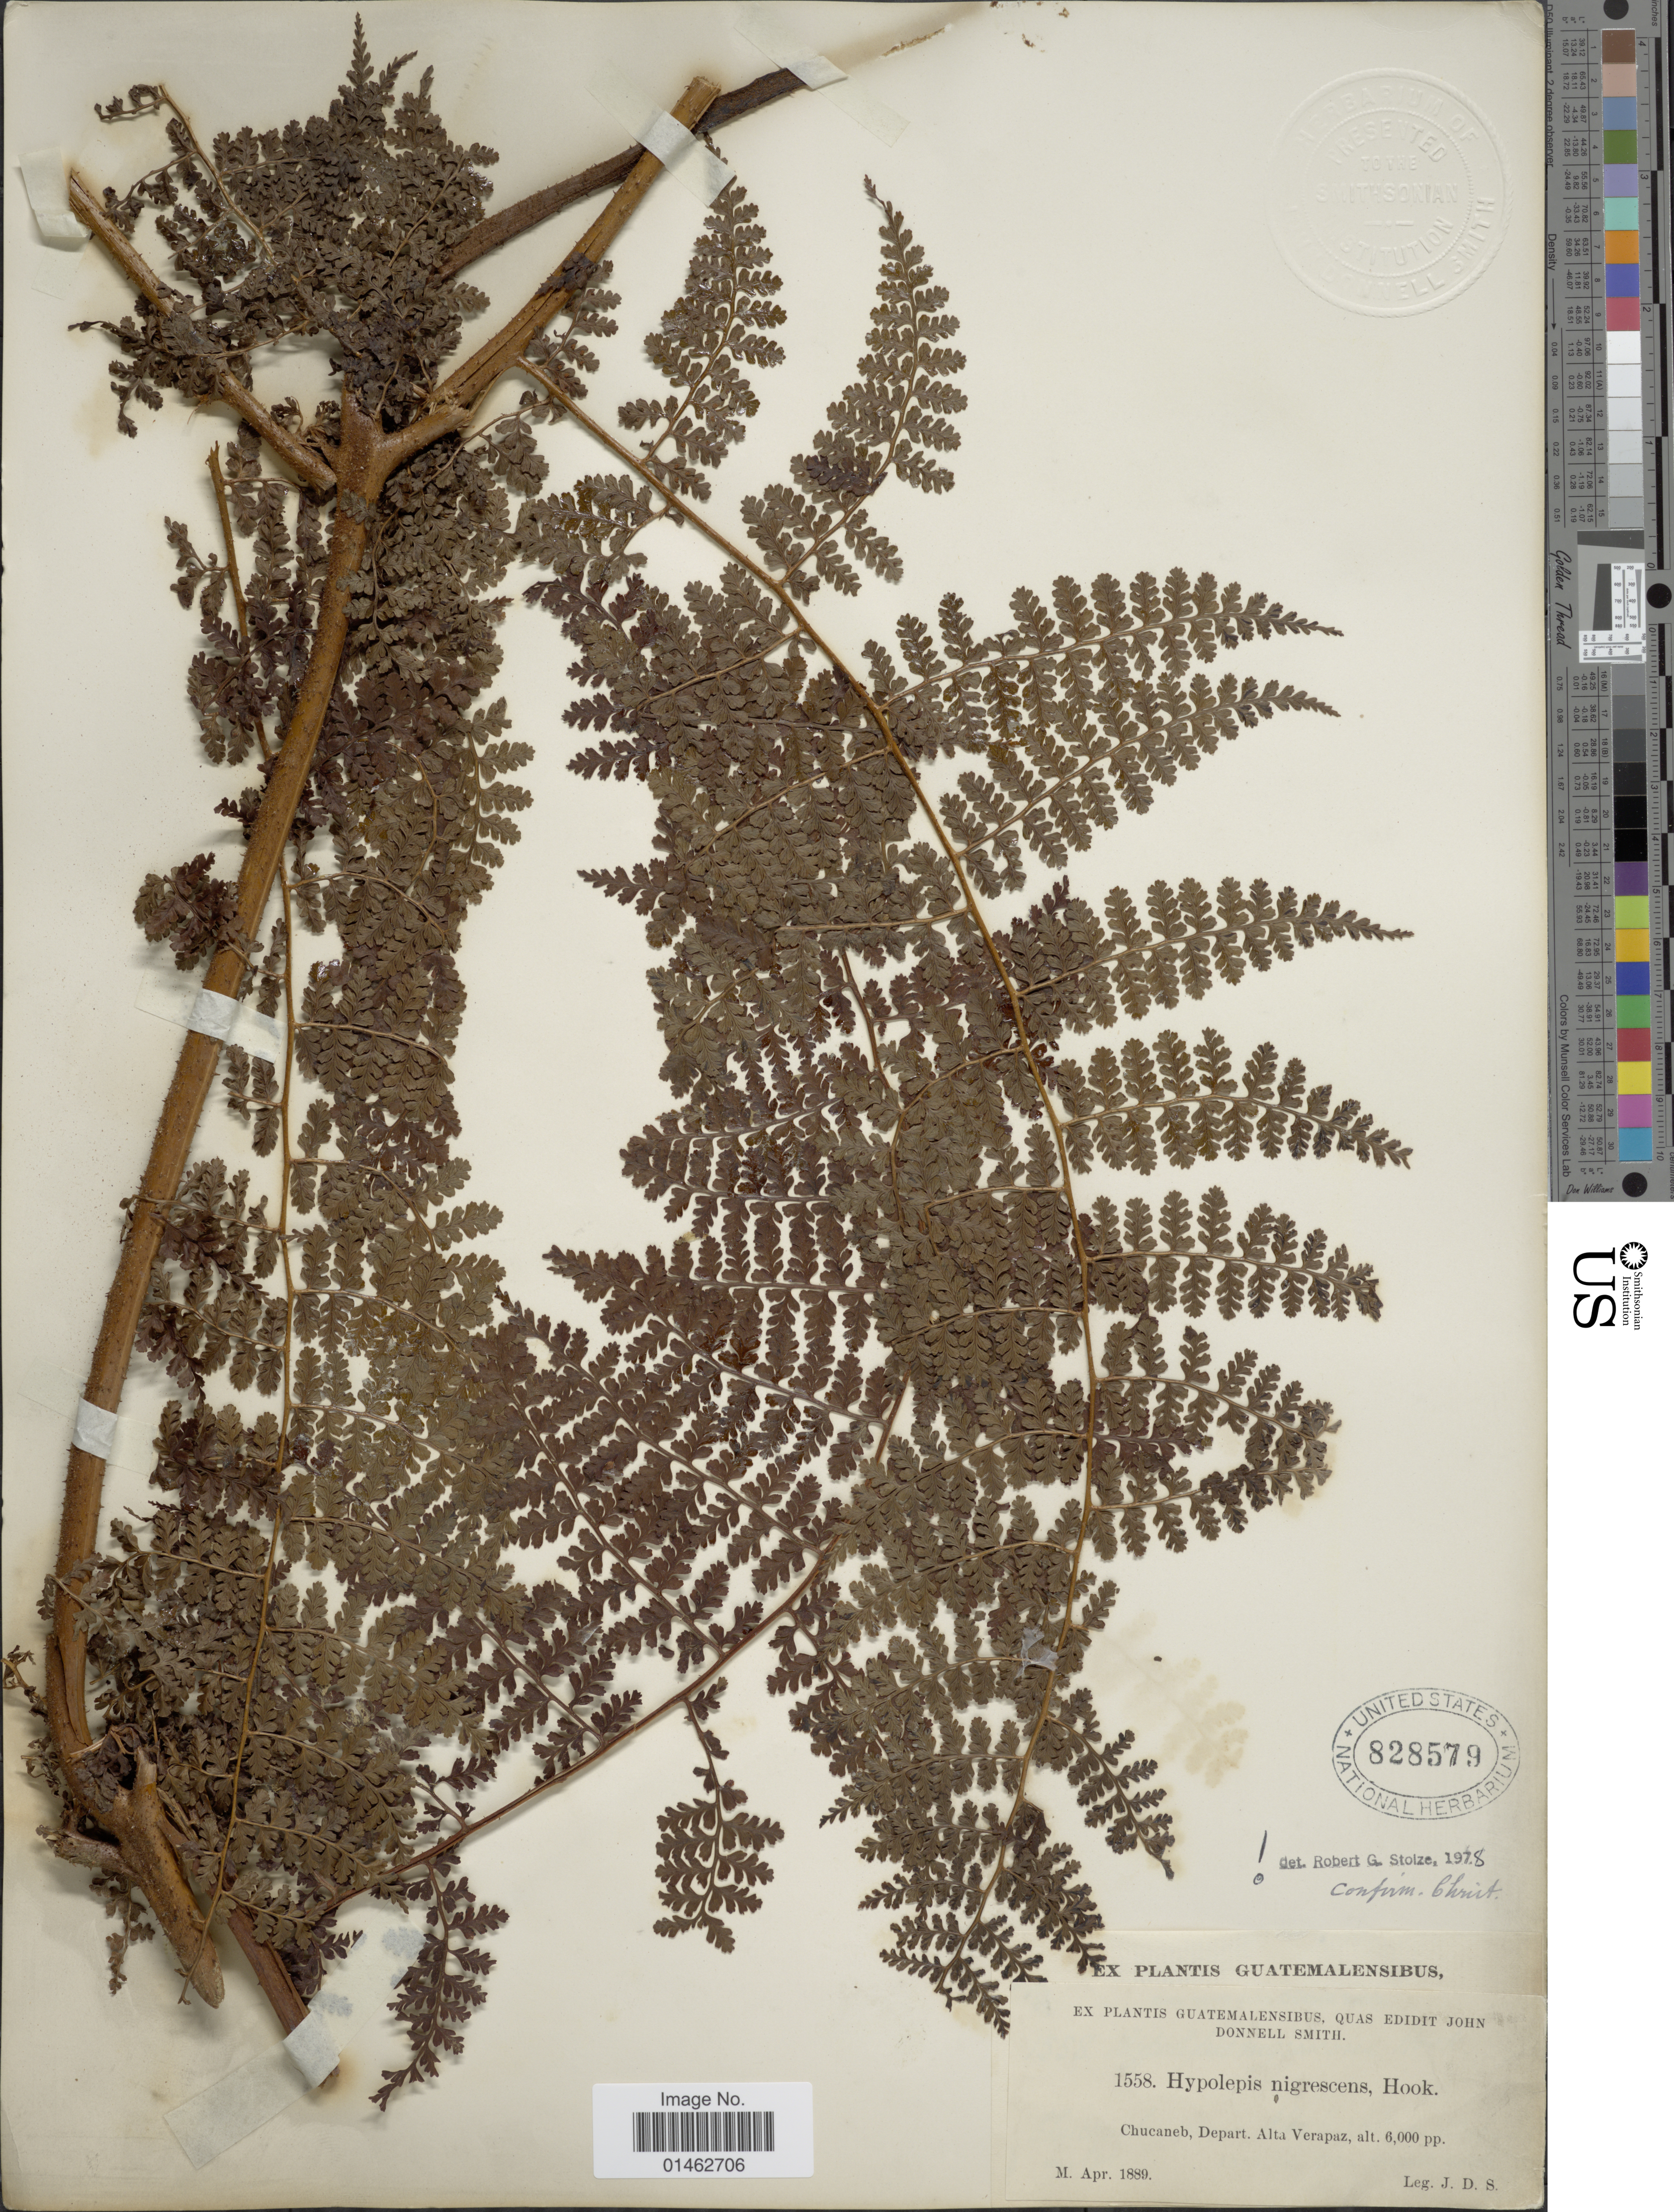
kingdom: Plantae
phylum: Tracheophyta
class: Polypodiopsida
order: Polypodiales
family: Dennstaedtiaceae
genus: Hypolepis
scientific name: Hypolepis nigrescens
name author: Hook.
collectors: J. D. Smith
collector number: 1558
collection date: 1889-04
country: Guatemala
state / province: Alta Verapaz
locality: Chucaneb, Depart. Alta Verapaz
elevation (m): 1829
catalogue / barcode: US 828579